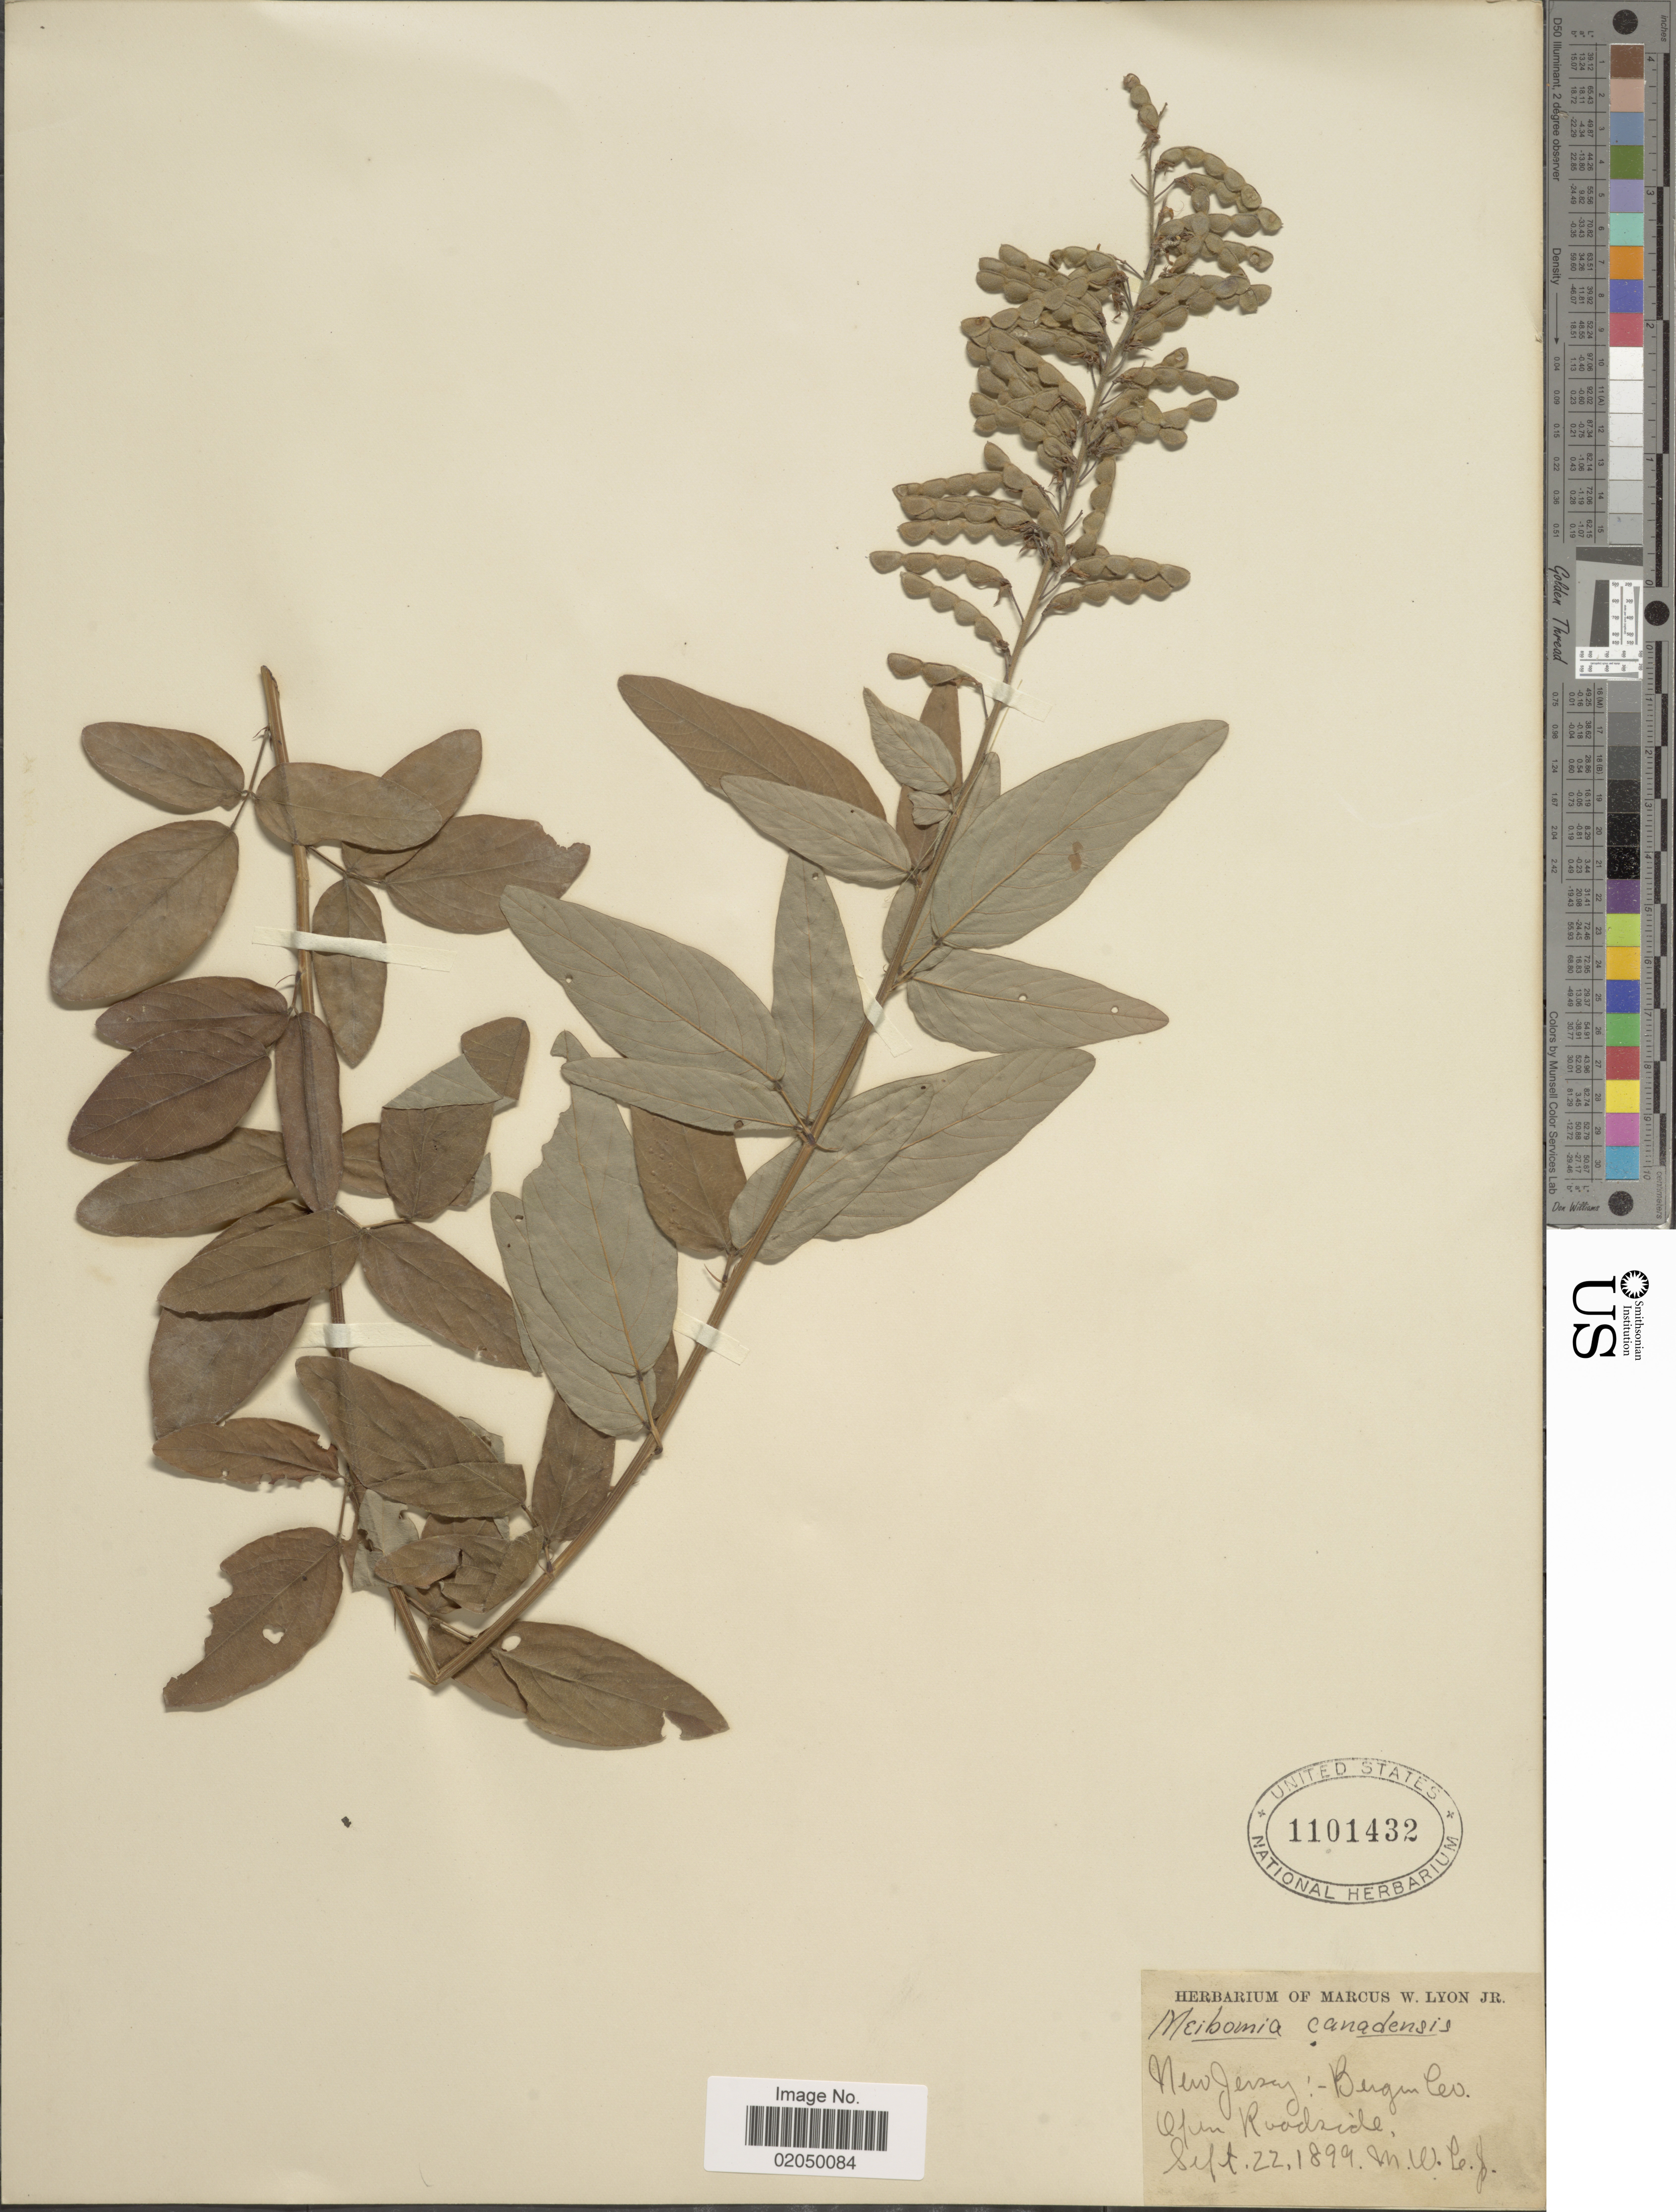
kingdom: Plantae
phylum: Tracheophyta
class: Magnoliopsida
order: Fabales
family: Fabaceae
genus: Desmodium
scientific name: Desmodium canadense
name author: (L.) DC.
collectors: M. W. Lyon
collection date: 1899-09-22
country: United States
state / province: New Jersey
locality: Bergen Co. Open Roadside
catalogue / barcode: US 1101432